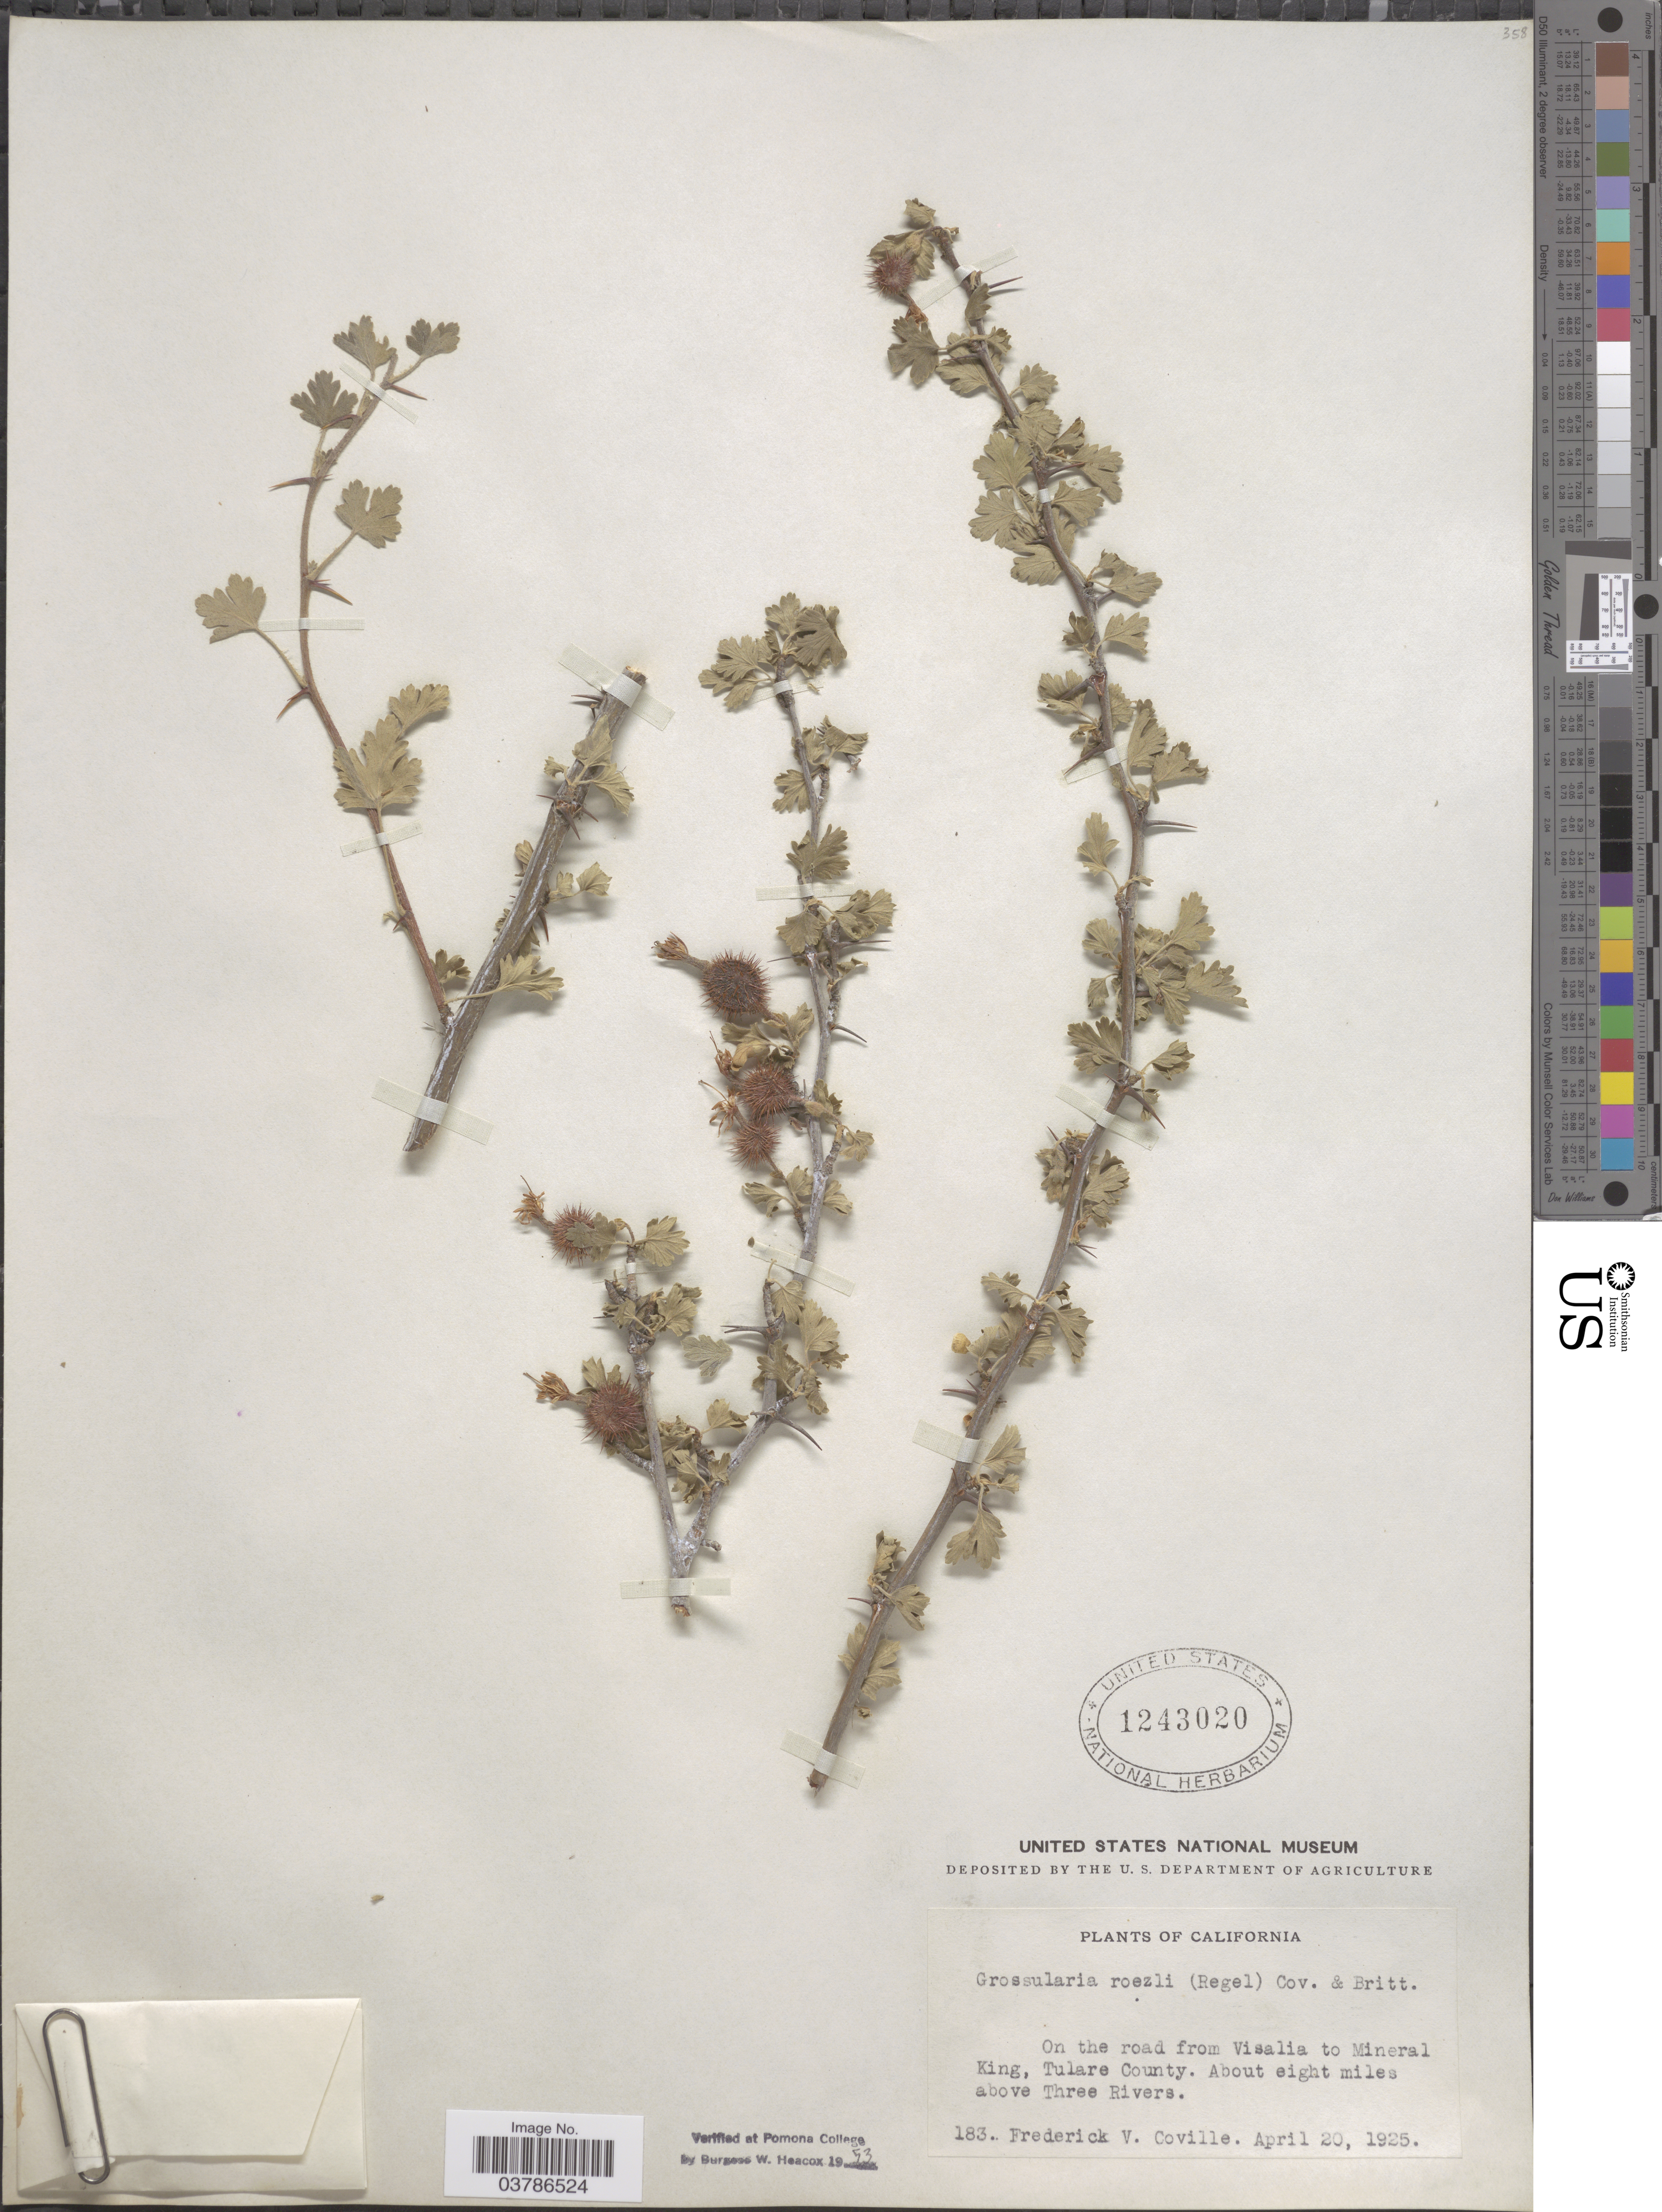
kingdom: Plantae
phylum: Tracheophyta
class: Magnoliopsida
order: Saxifragales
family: Grossulariaceae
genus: Ribes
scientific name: Ribes roezlii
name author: Regel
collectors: F. V. Coville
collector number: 183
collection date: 1925-04-20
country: United States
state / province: California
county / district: Tulare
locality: On the road from Visalia to Mineral King, Tulare County. About eight miles above Three Rivers.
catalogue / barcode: US 1243020